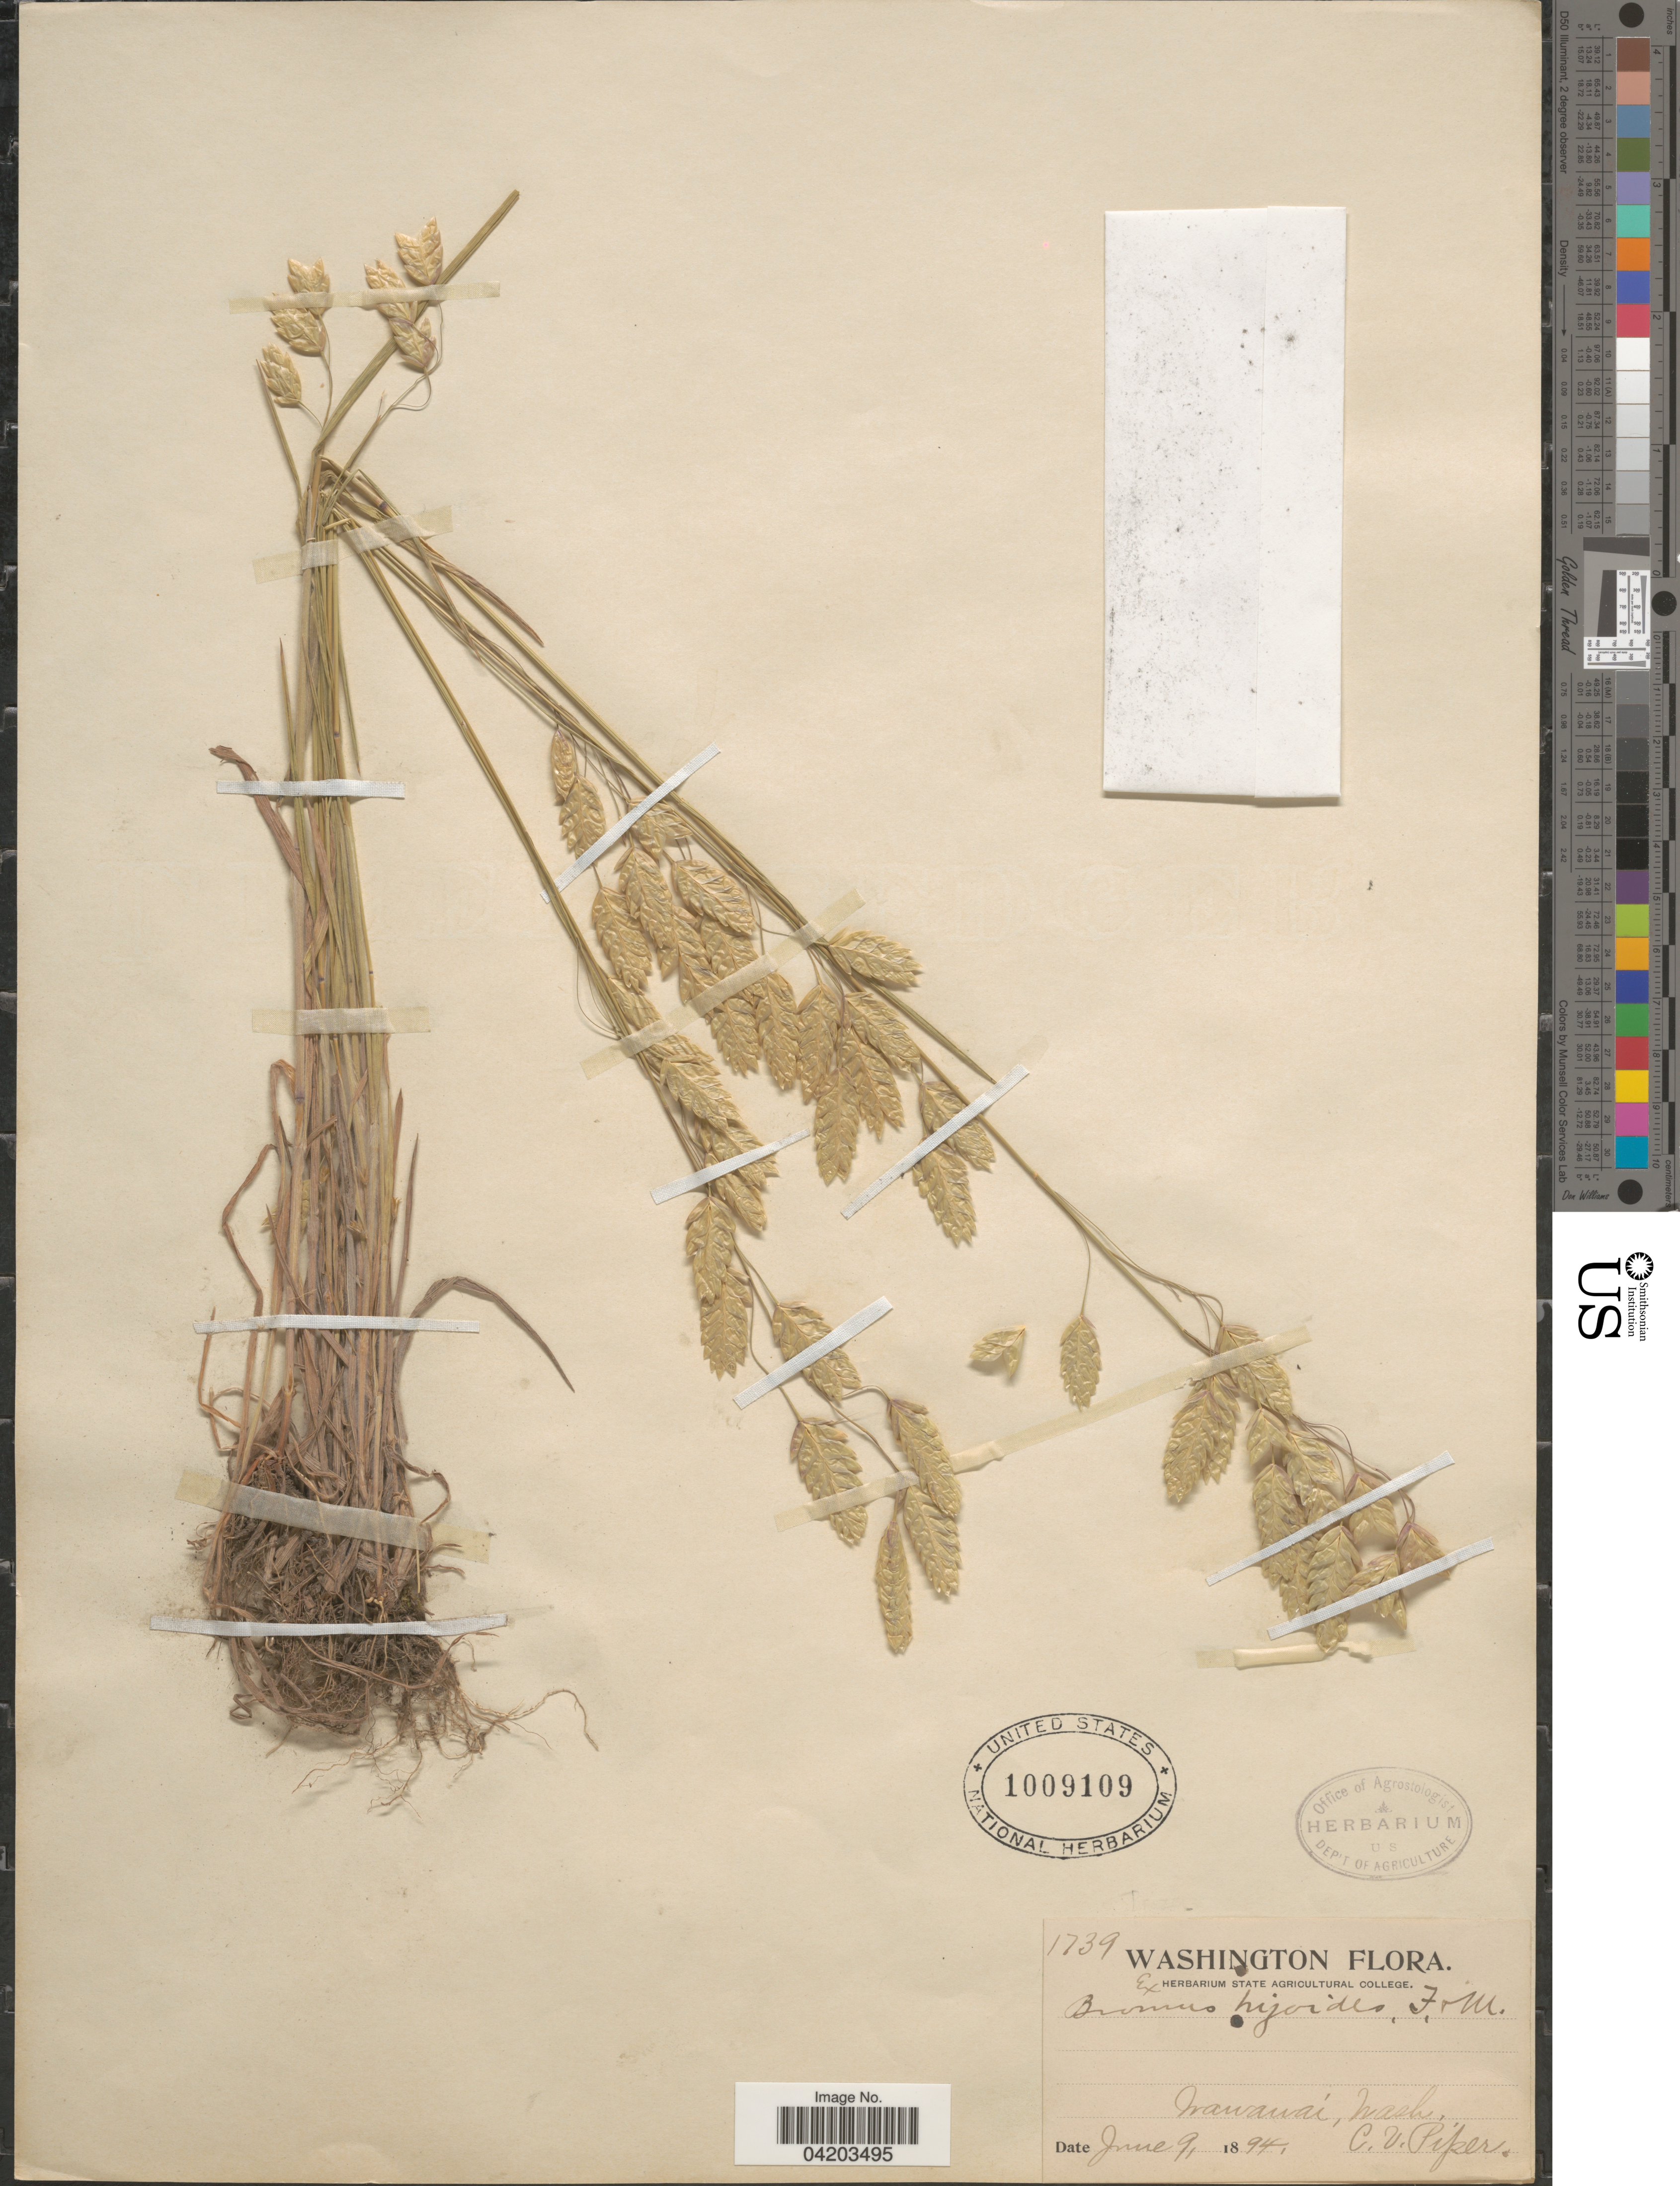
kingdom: Plantae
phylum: Tracheophyta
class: Liliopsida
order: Poales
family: Poaceae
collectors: C. V. Piper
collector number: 1739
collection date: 1894-06-09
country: United States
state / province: Washington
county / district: Whitman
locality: Wawawai.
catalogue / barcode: US 1009109